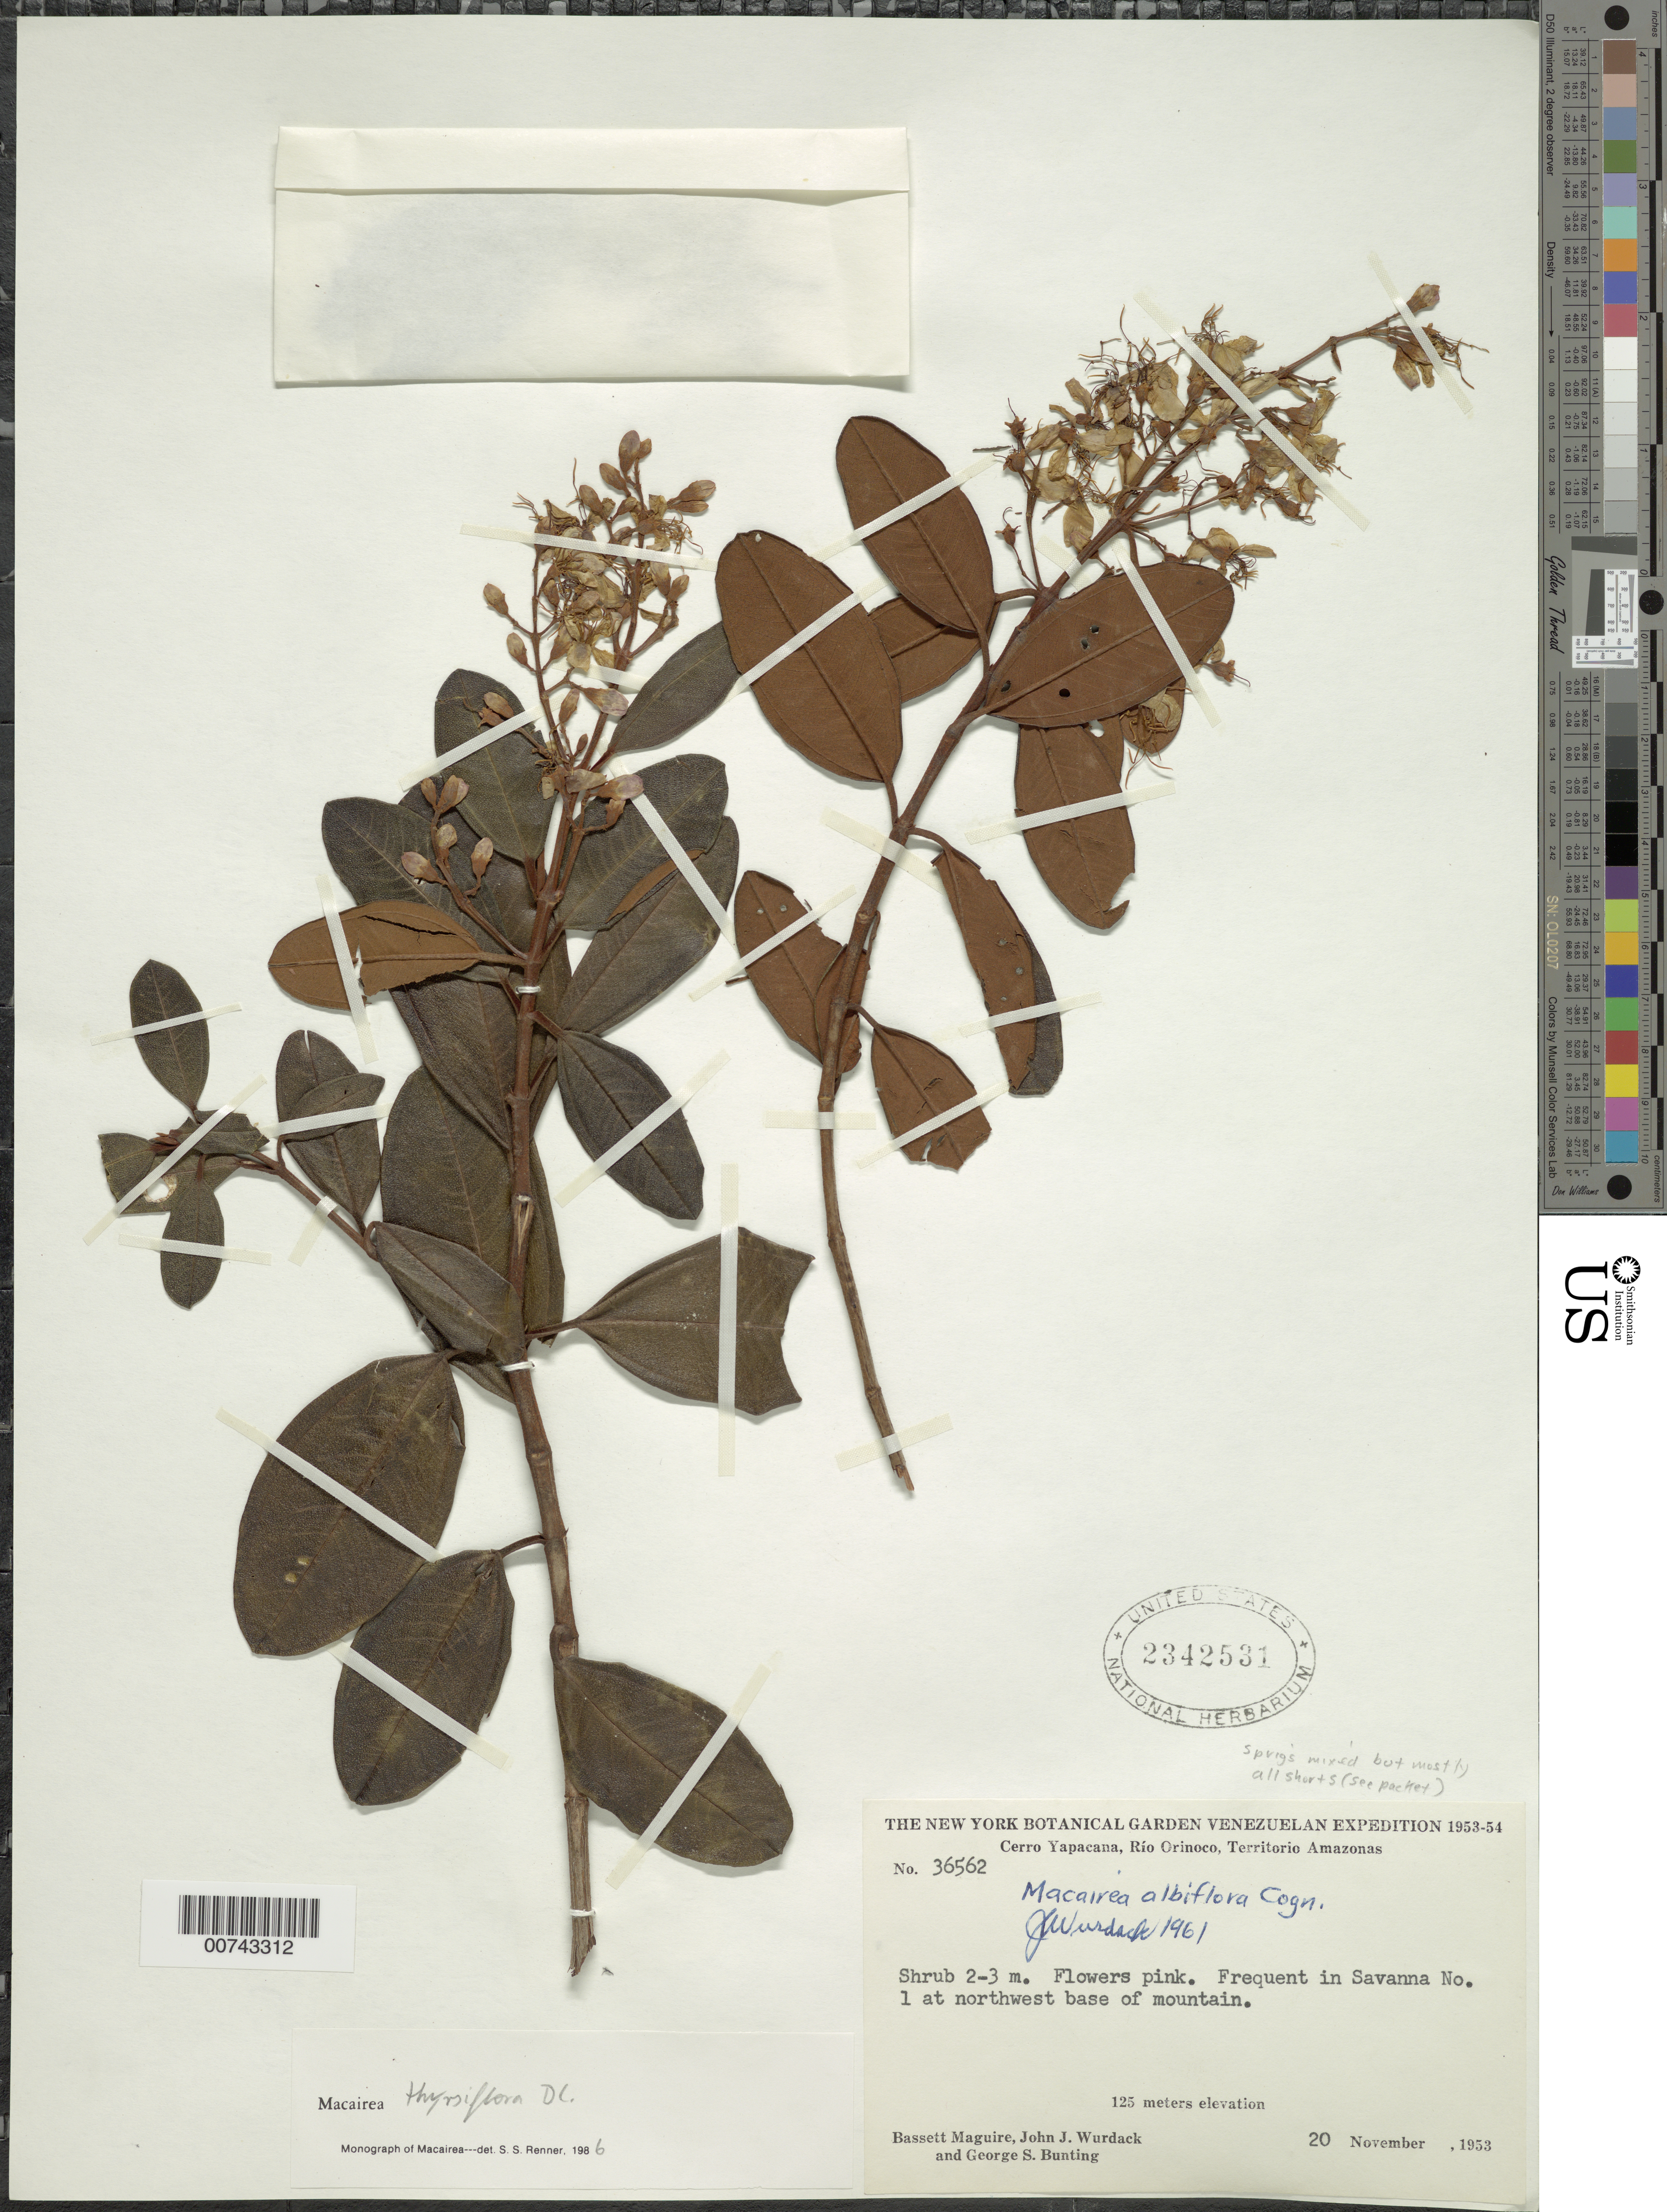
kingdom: Plantae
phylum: Tracheophyta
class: Magnoliopsida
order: Myrtales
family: Melastomataceae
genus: Macairea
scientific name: Macairea thyrsiflora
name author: DC.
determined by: Nunes da Silva, Diego, (RB), Jardim Botanico do Rio de Janeiro - Herbario (BRAZIL)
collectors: B. Maguire, J. J. Wurdack & G. S. Bunting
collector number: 36562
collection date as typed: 20-Nov-53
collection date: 1953-11-20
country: Venezuela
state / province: Amazonas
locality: Río Orinoco, Cerro Yapacána, NW base of mountain, savanna No. 1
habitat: Savanna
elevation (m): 125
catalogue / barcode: US 2342531